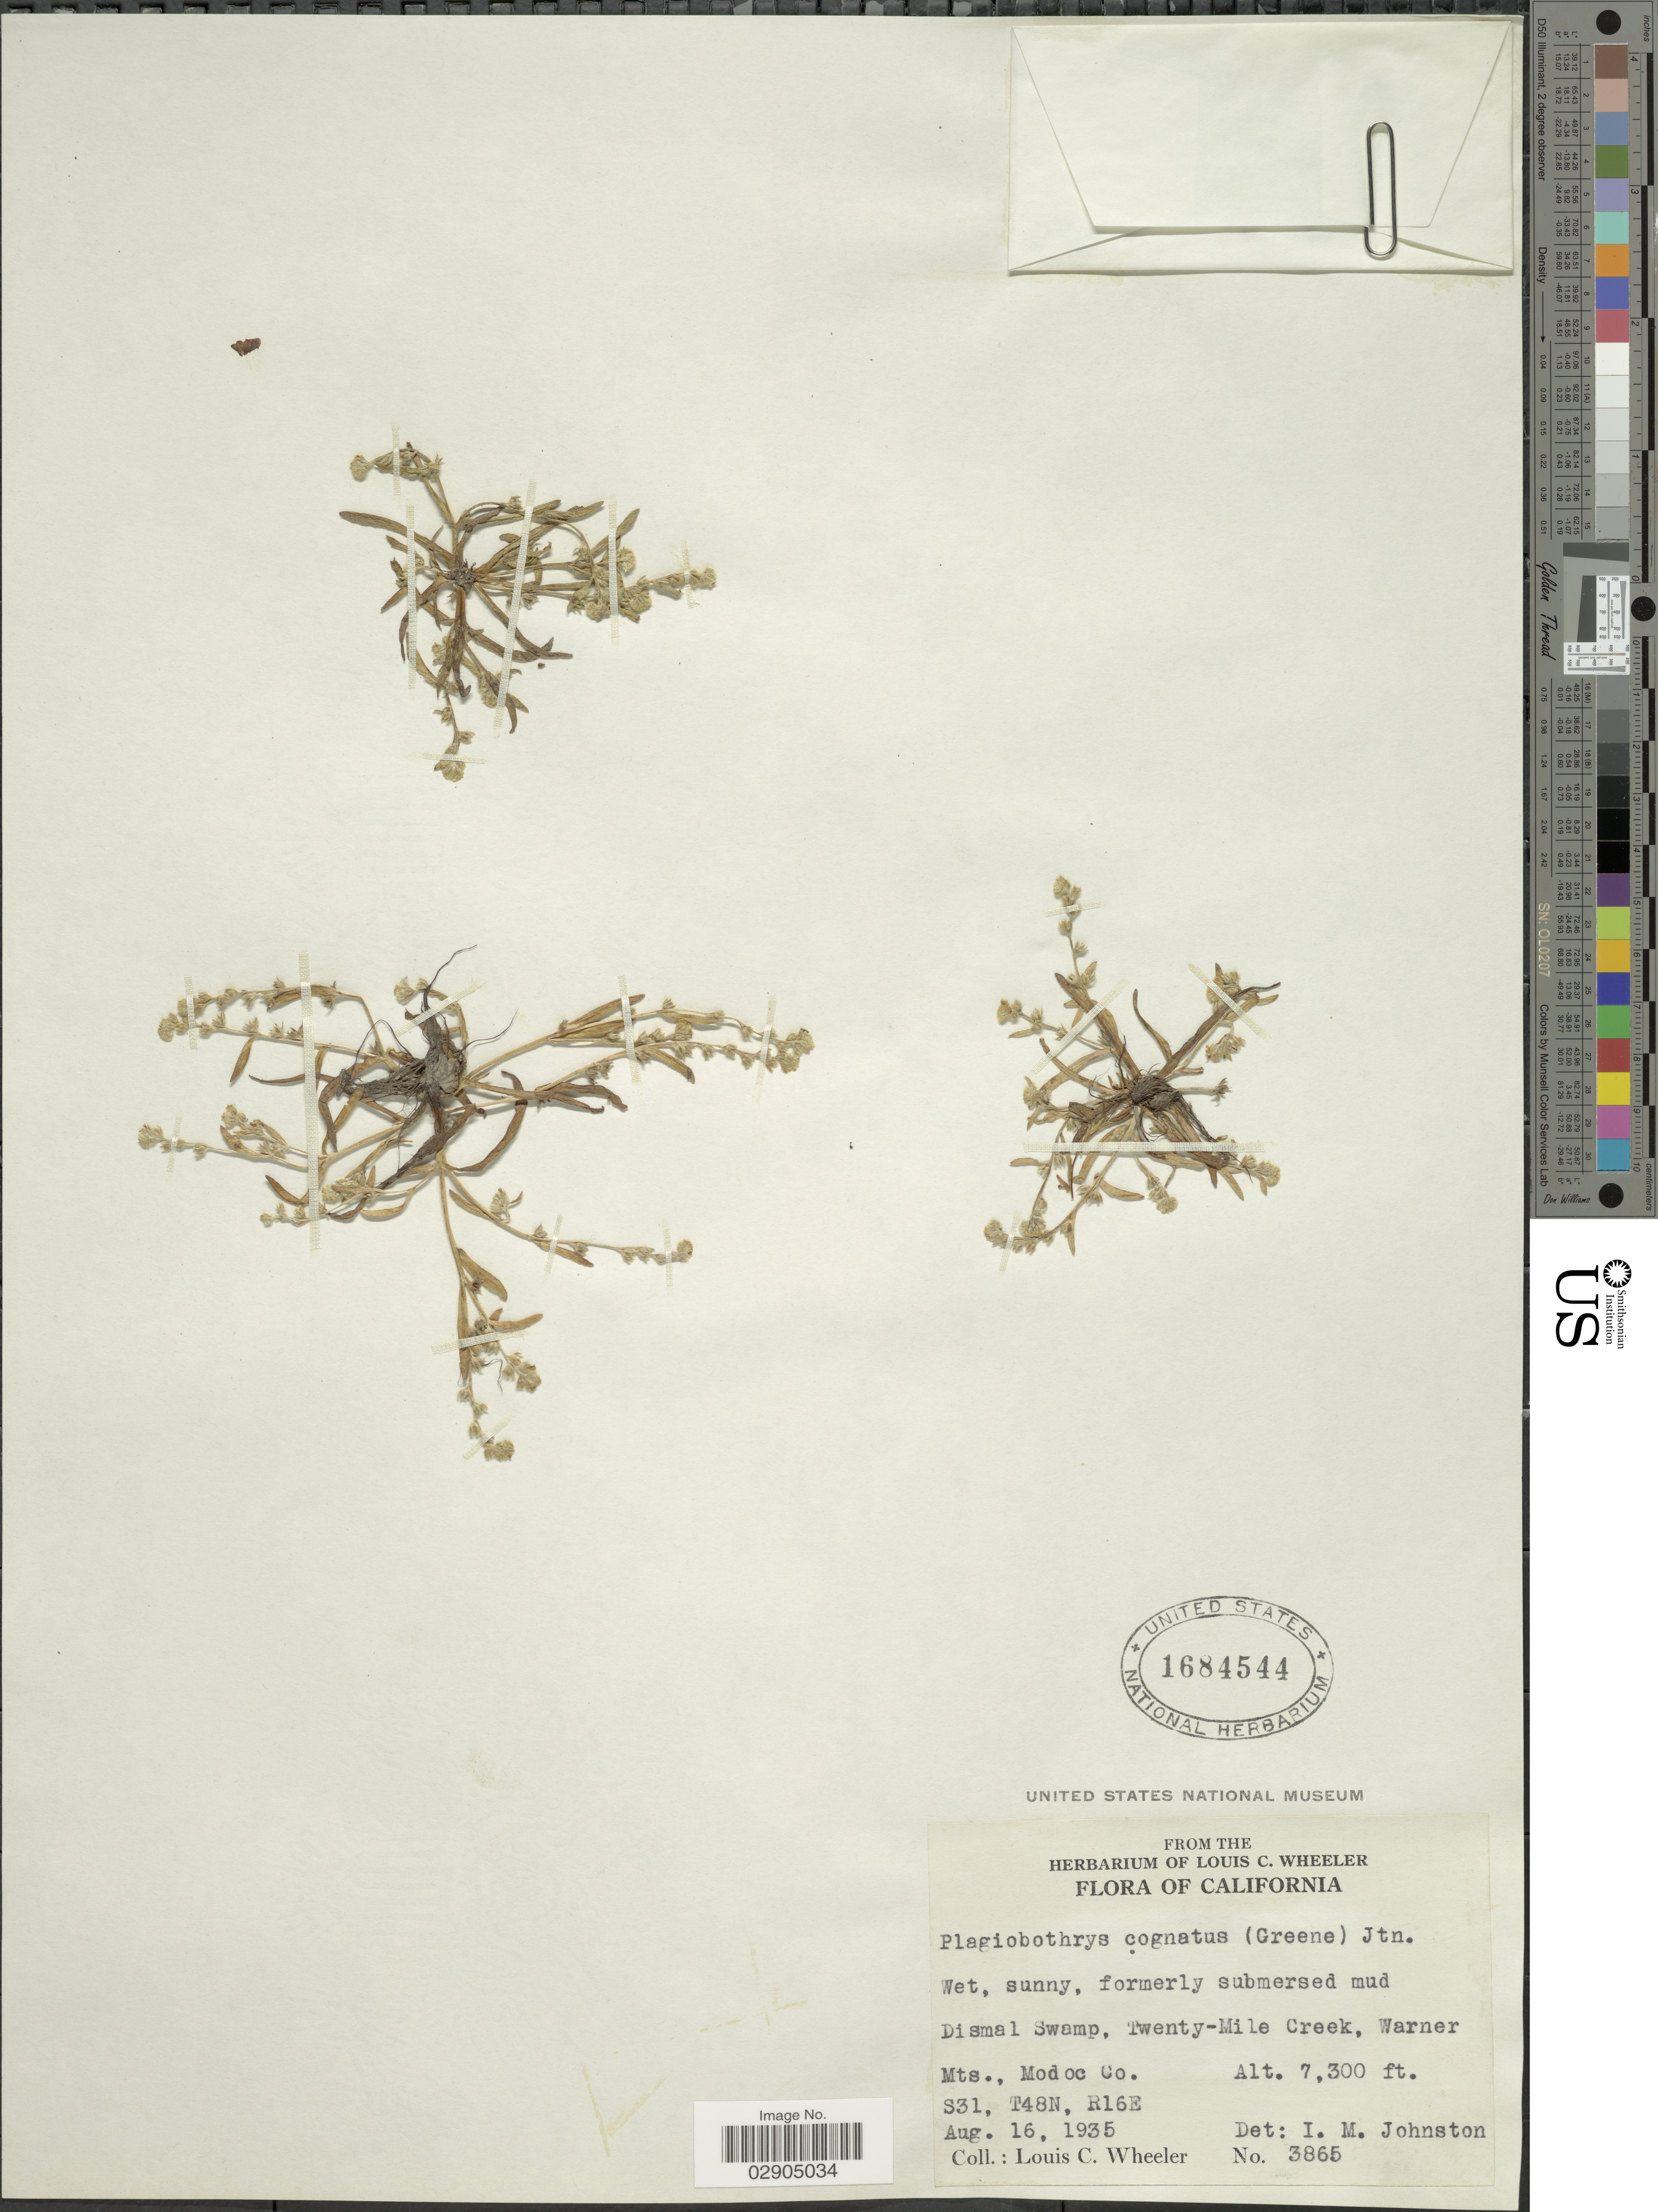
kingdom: Plantae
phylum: Tracheophyta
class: Magnoliopsida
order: Boraginales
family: Boraginaceae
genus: Allocarya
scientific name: Allocarya cognata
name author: Greene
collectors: L. C. Wheeler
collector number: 3865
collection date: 1935-08-16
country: United States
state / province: California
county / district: Modoc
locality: Dismal Swamp, Twenty-Mile Creek, Warner Mts., Modoc Co. S31, T48N, R16E.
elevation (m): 2225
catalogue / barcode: US 1684544